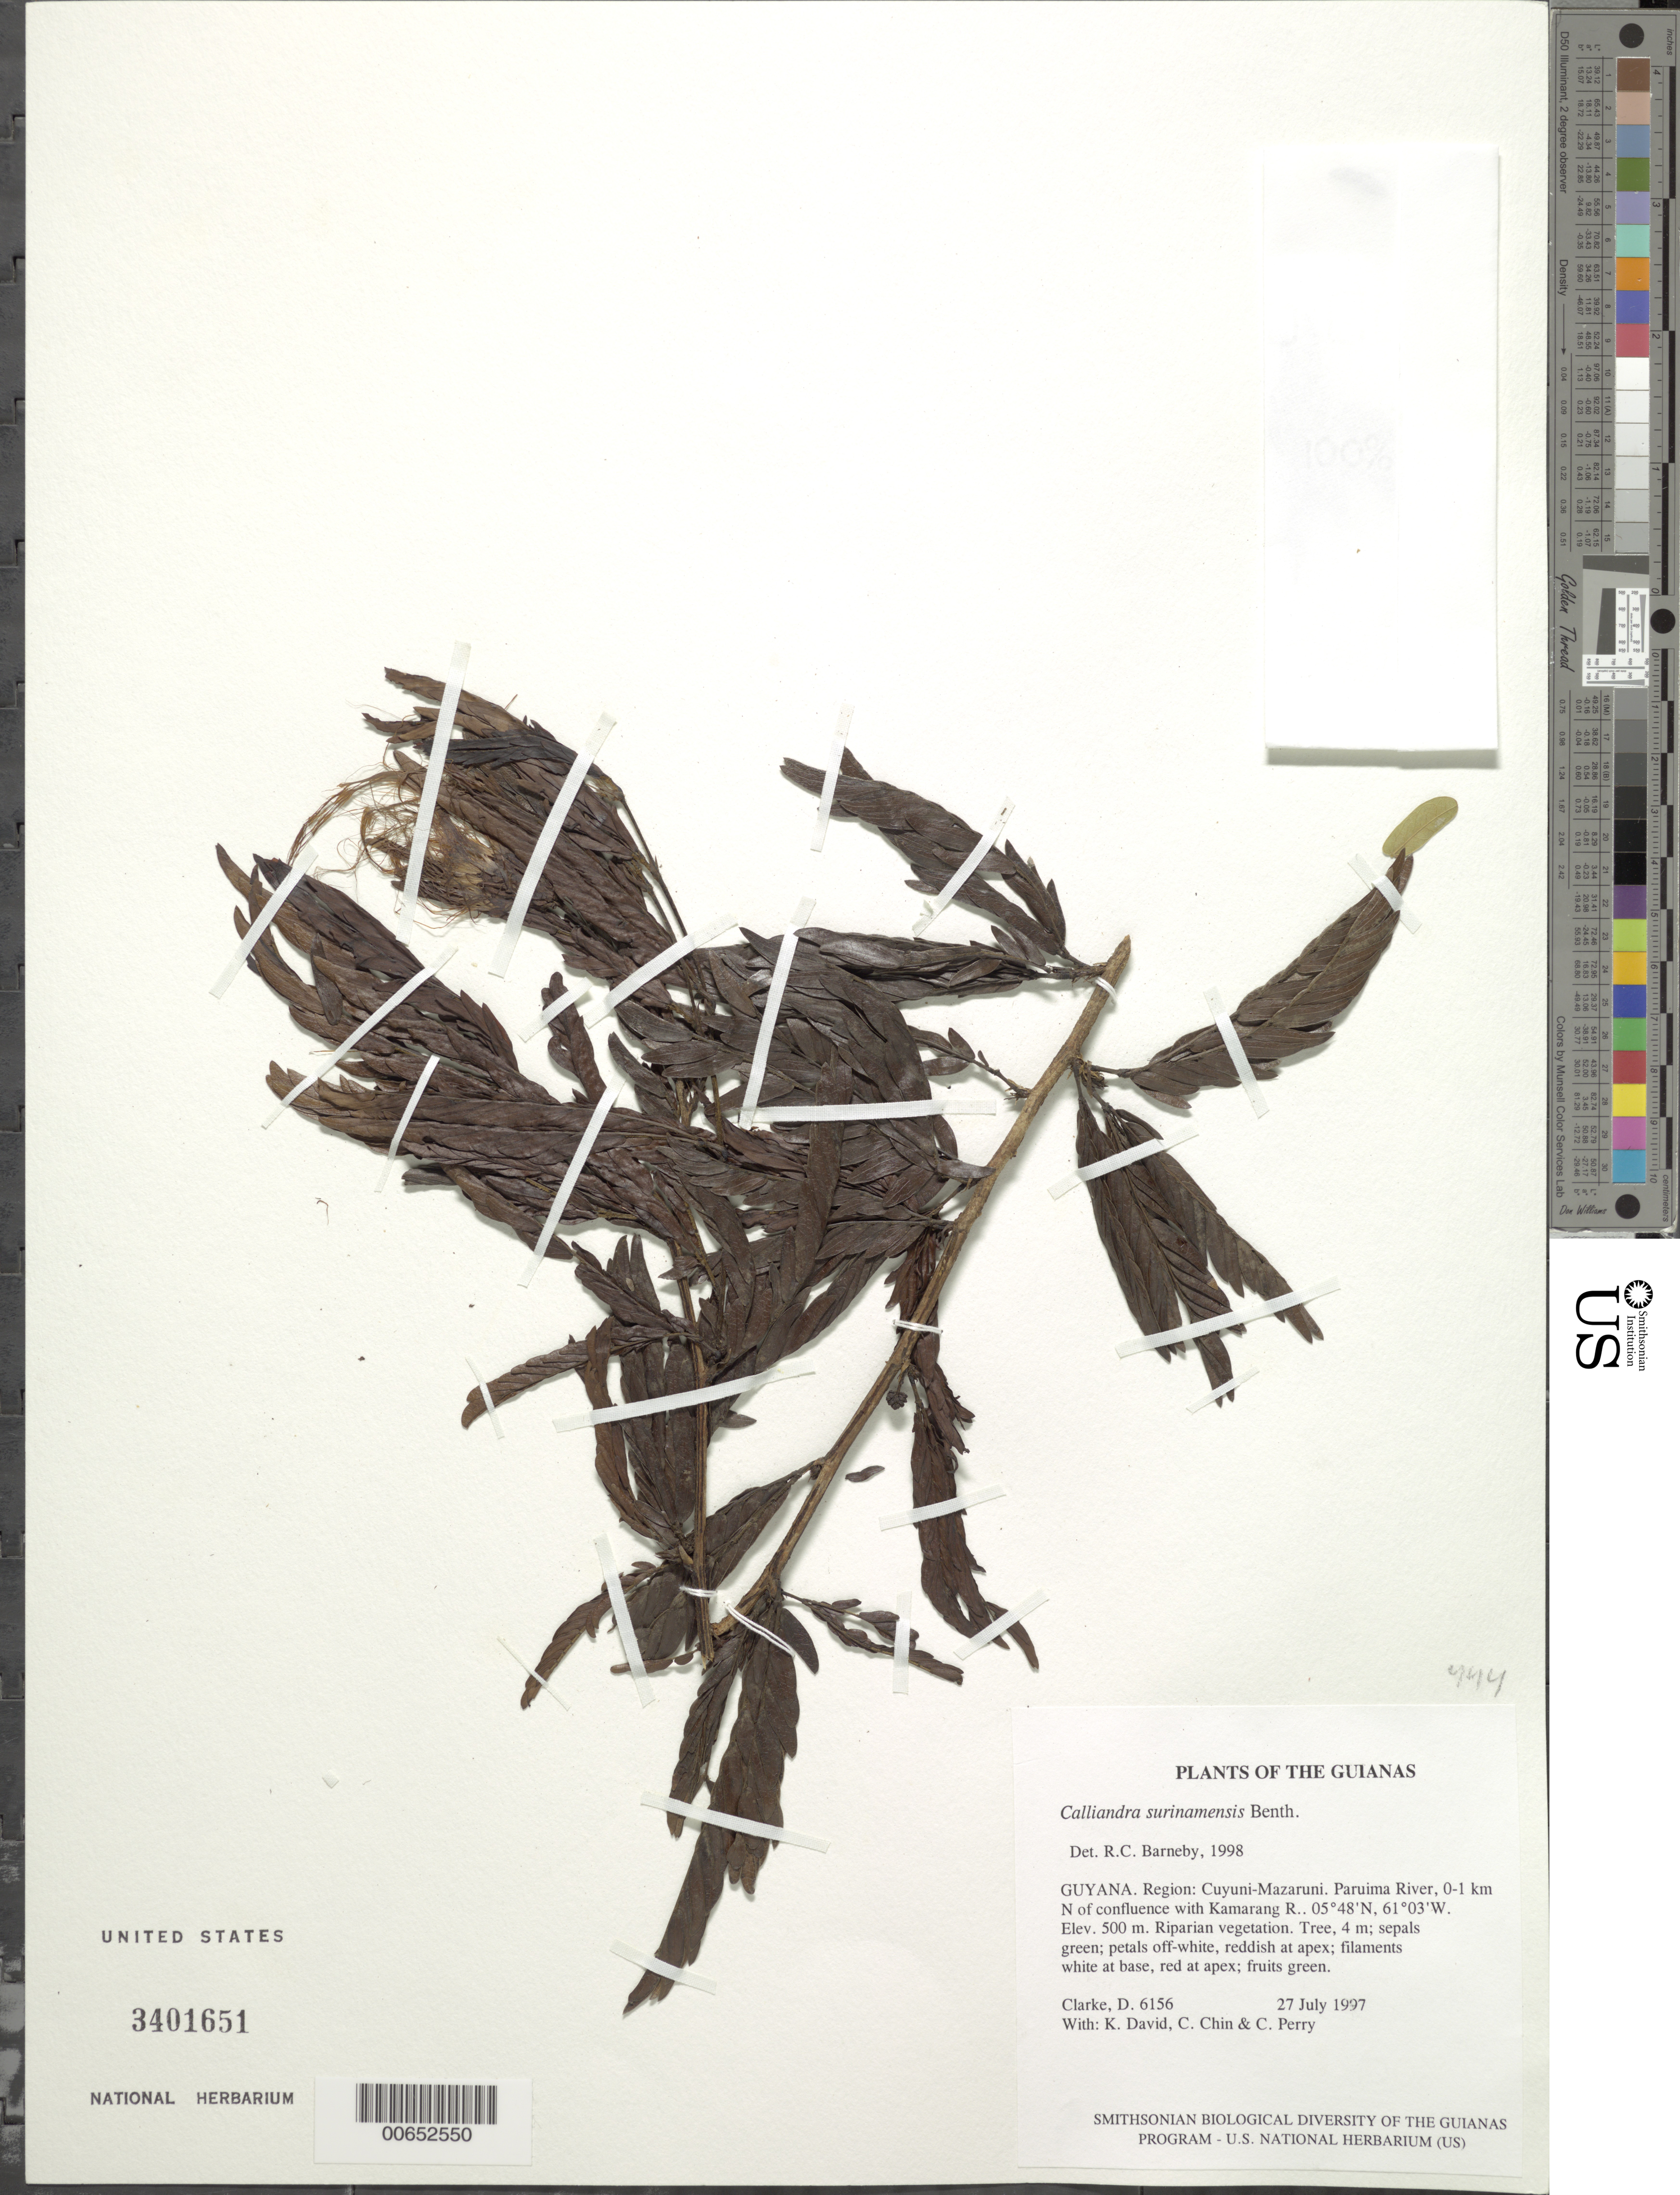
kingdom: Plantae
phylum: Tracheophyta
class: Magnoliopsida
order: Fabales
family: Fabaceae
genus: Calliandra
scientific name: Calliandra surinamensis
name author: Benth.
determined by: Barneby, Rupert C., (NY)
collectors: H. D. Clarke, K. David, C. Chin & C. Perry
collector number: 6156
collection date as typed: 27 July 1997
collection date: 1997-07-27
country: Guyana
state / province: Cuyuni-Mazaruni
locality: Paruima River, 0-1 km N of confluence with Kamarang R.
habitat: Riparian vegetation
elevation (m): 500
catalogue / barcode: US 3401651